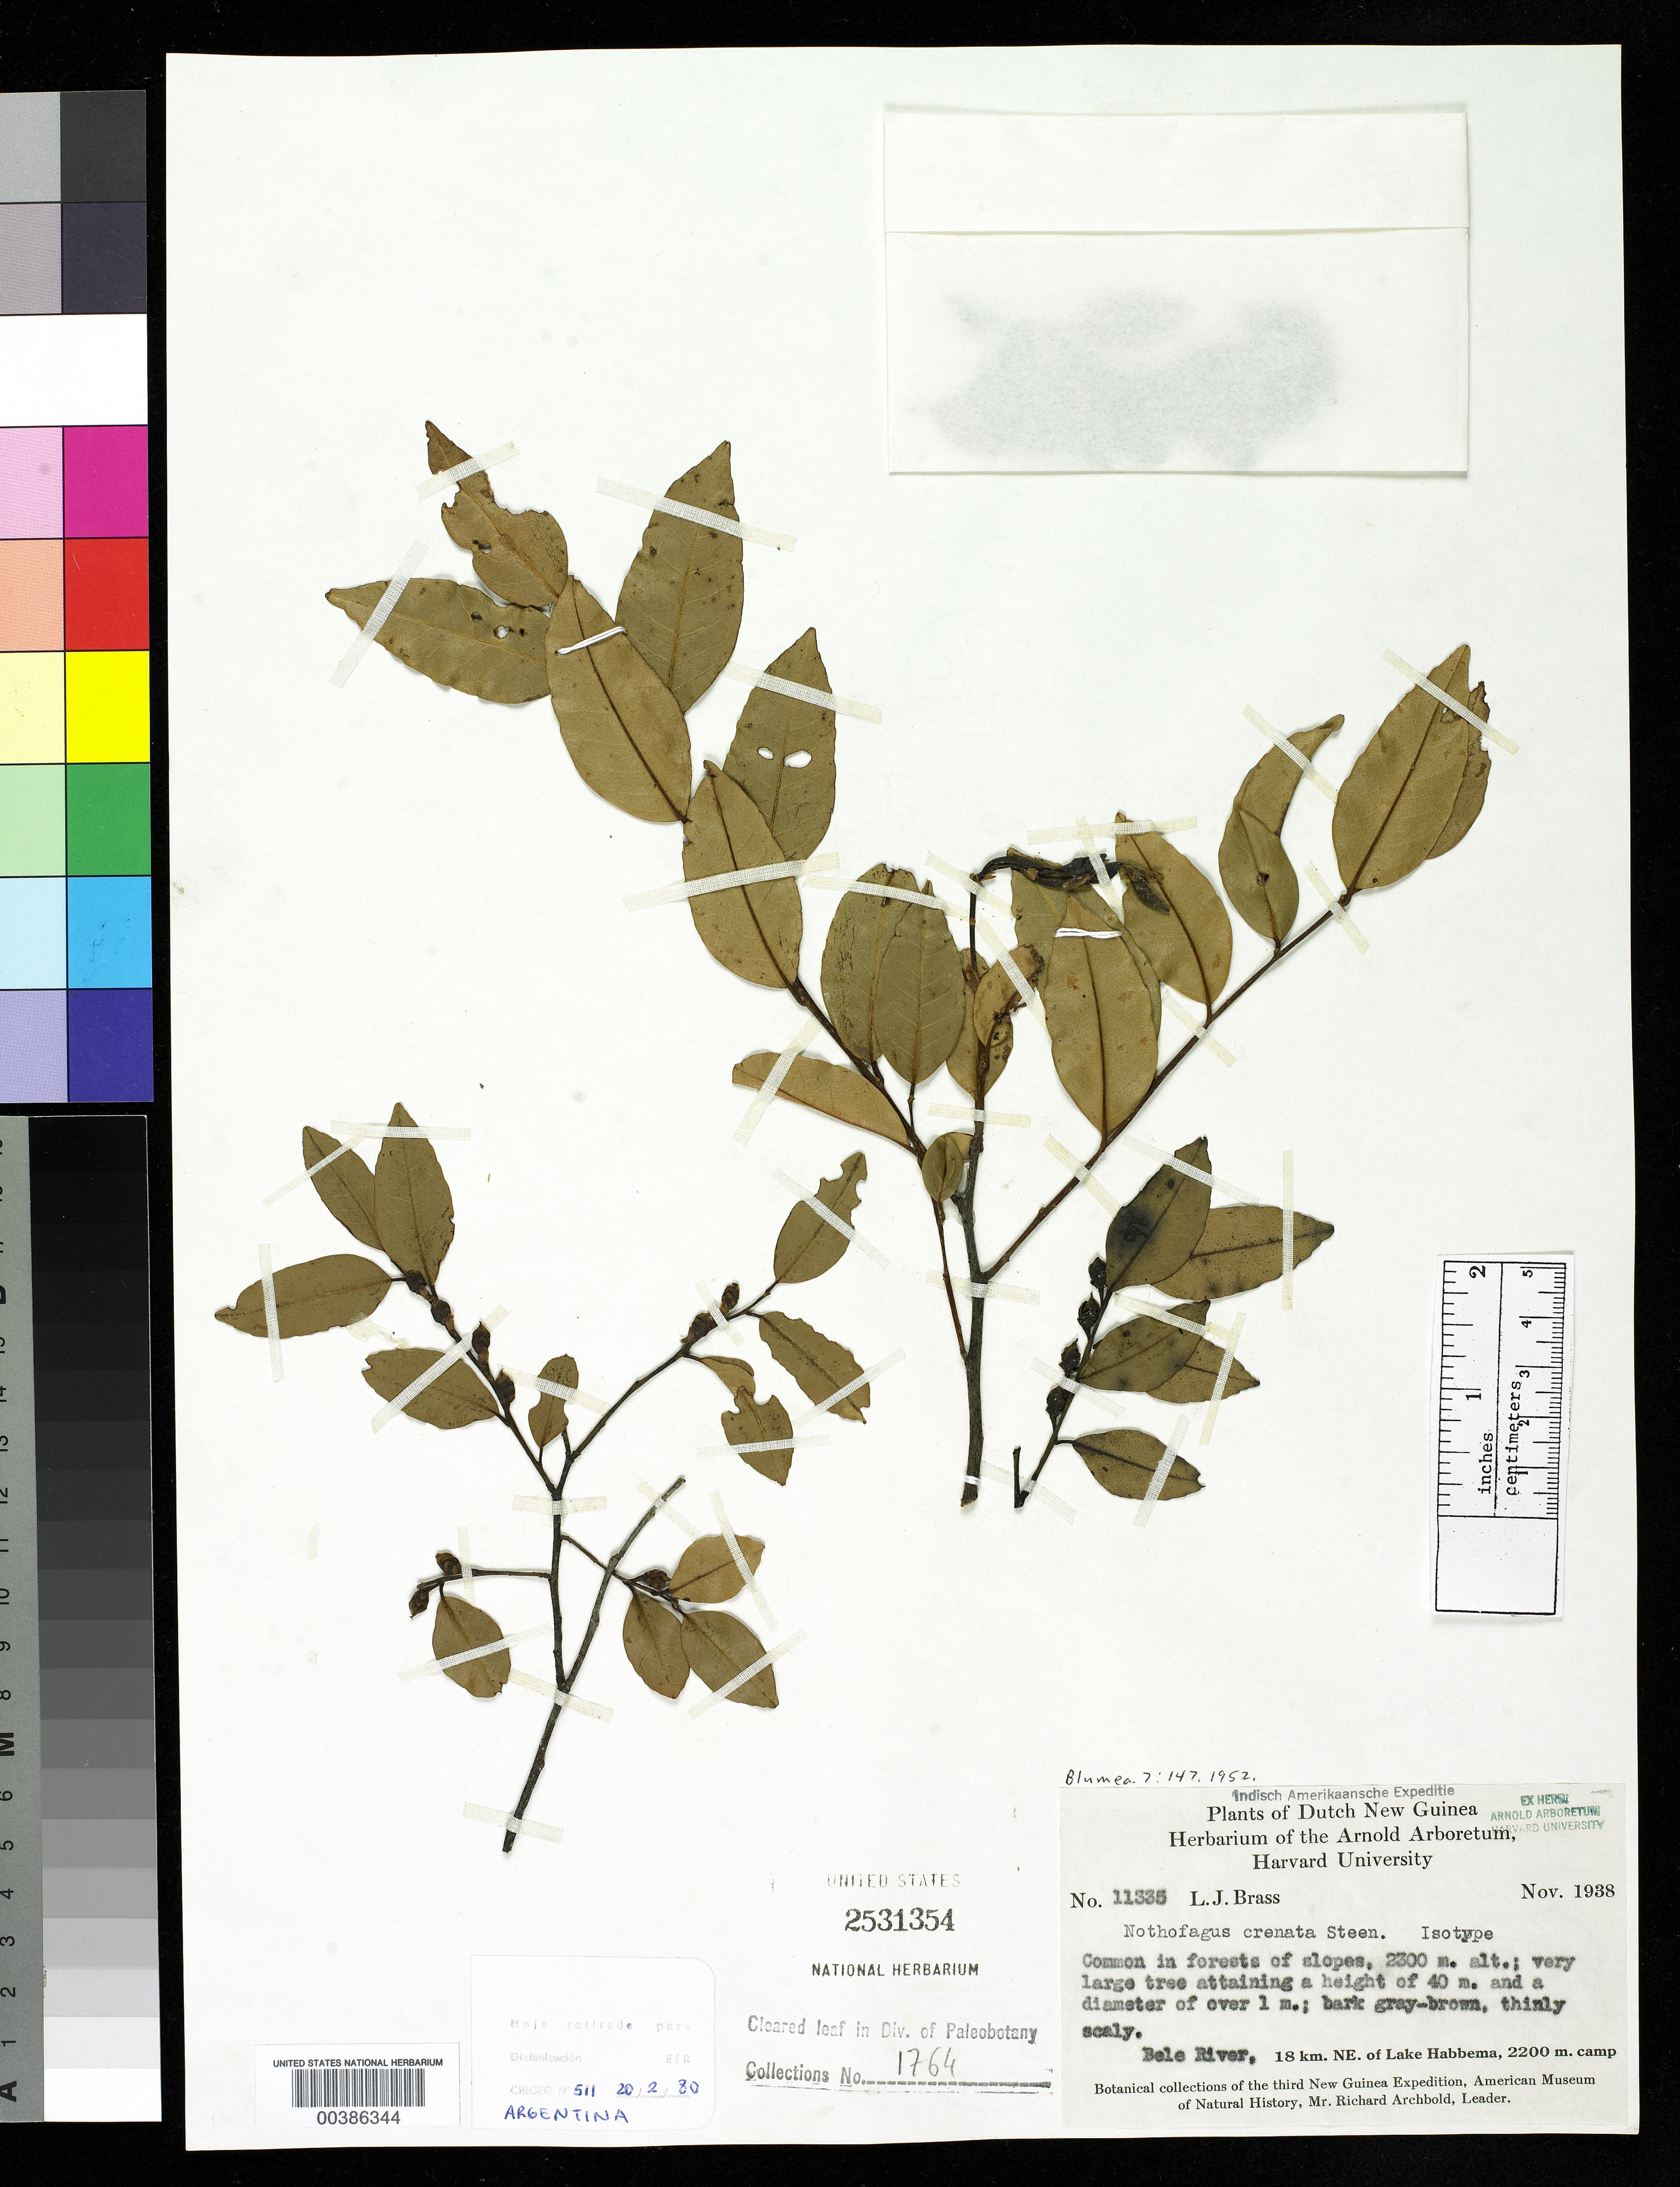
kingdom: Plantae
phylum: Tracheophyta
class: Magnoliopsida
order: Fagales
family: Nothofagaceae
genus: Nothofagus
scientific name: Nothofagus crenata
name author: Steenis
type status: Isotype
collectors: L. J. Brass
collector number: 11335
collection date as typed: Nov 1938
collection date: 1938-11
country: Indonesia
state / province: Papua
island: New Guinea Island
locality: Bele River, 18 km NE of Lake Habbema. Irian Jaya.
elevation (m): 2300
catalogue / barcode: US 2531354